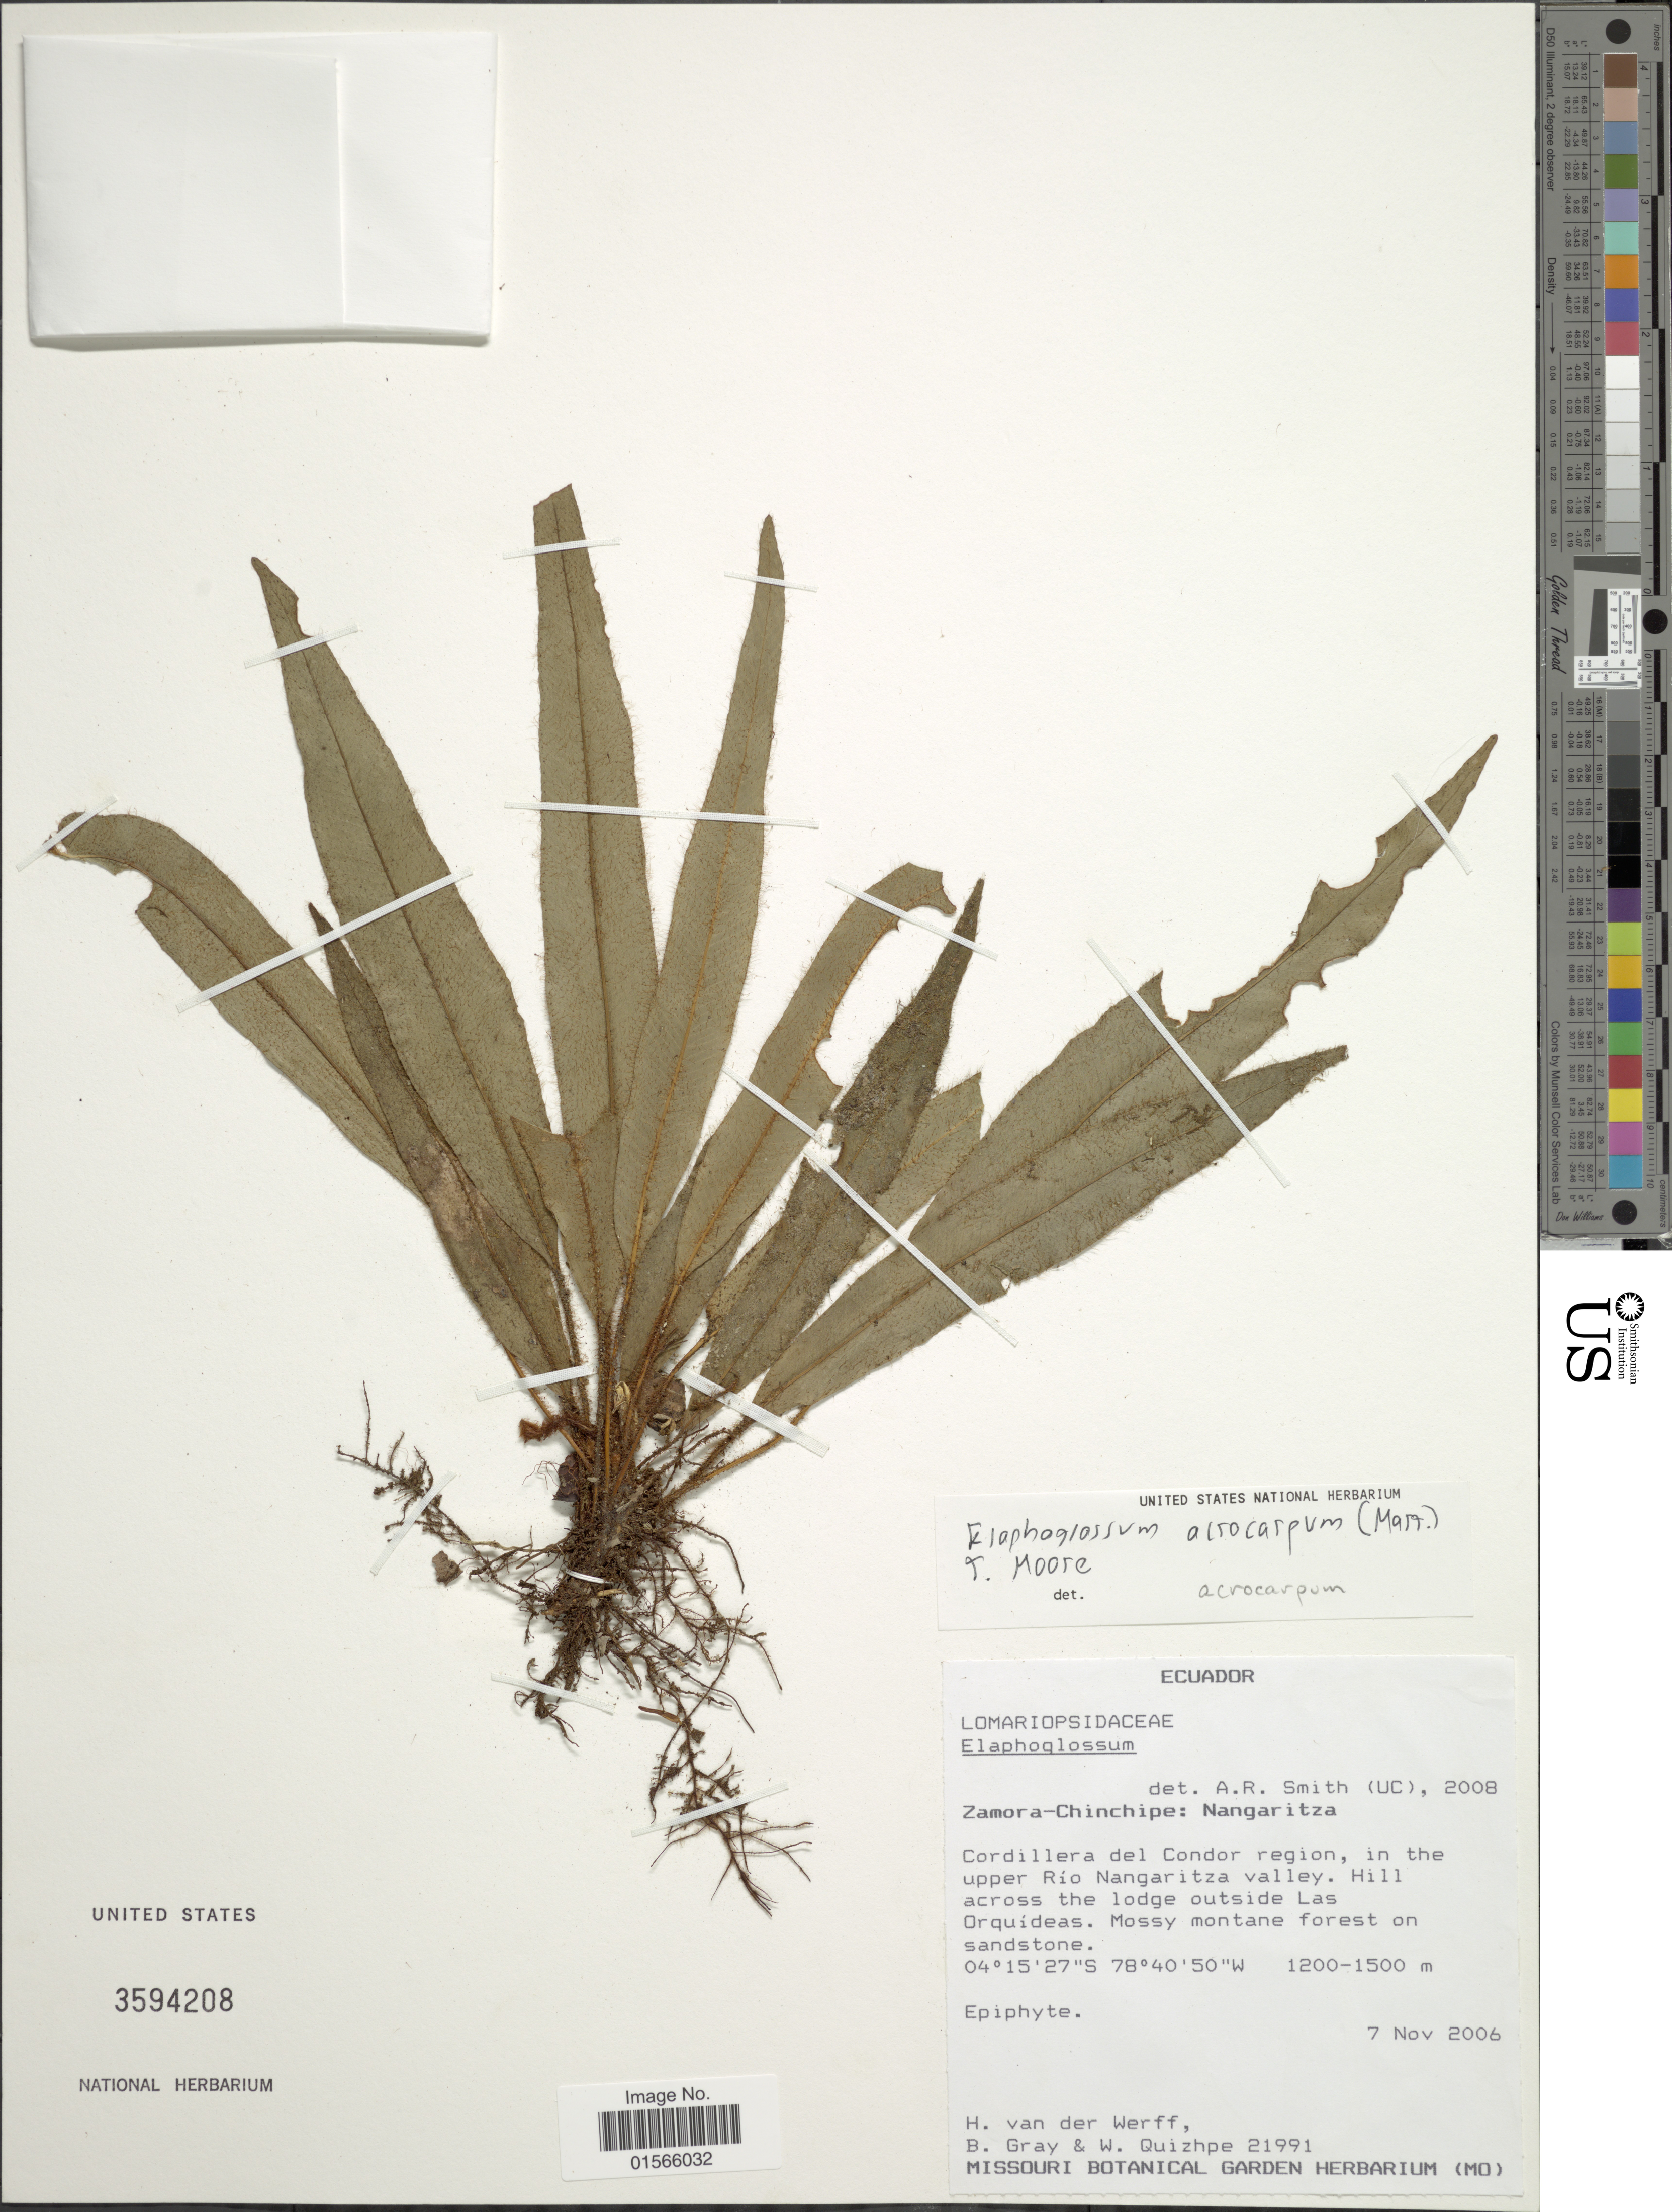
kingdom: Plantae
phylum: Tracheophyta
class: Polypodiopsida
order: Polypodiales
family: Dryopteridaceae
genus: Elaphoglossum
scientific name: Elaphoglossum acrocarpum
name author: (Mart.) T. Moore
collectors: H. van der Werff, B. Gray & W. Quizhpe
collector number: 21991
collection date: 2006-11-07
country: Ecuador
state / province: Zamora-Chinchipe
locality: Nangaritza, Cordillera del Condor region, in the upper Rio Nangaritza valley. Hill acrross the lodge outside Las Orquideas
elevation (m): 1200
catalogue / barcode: US 3594208